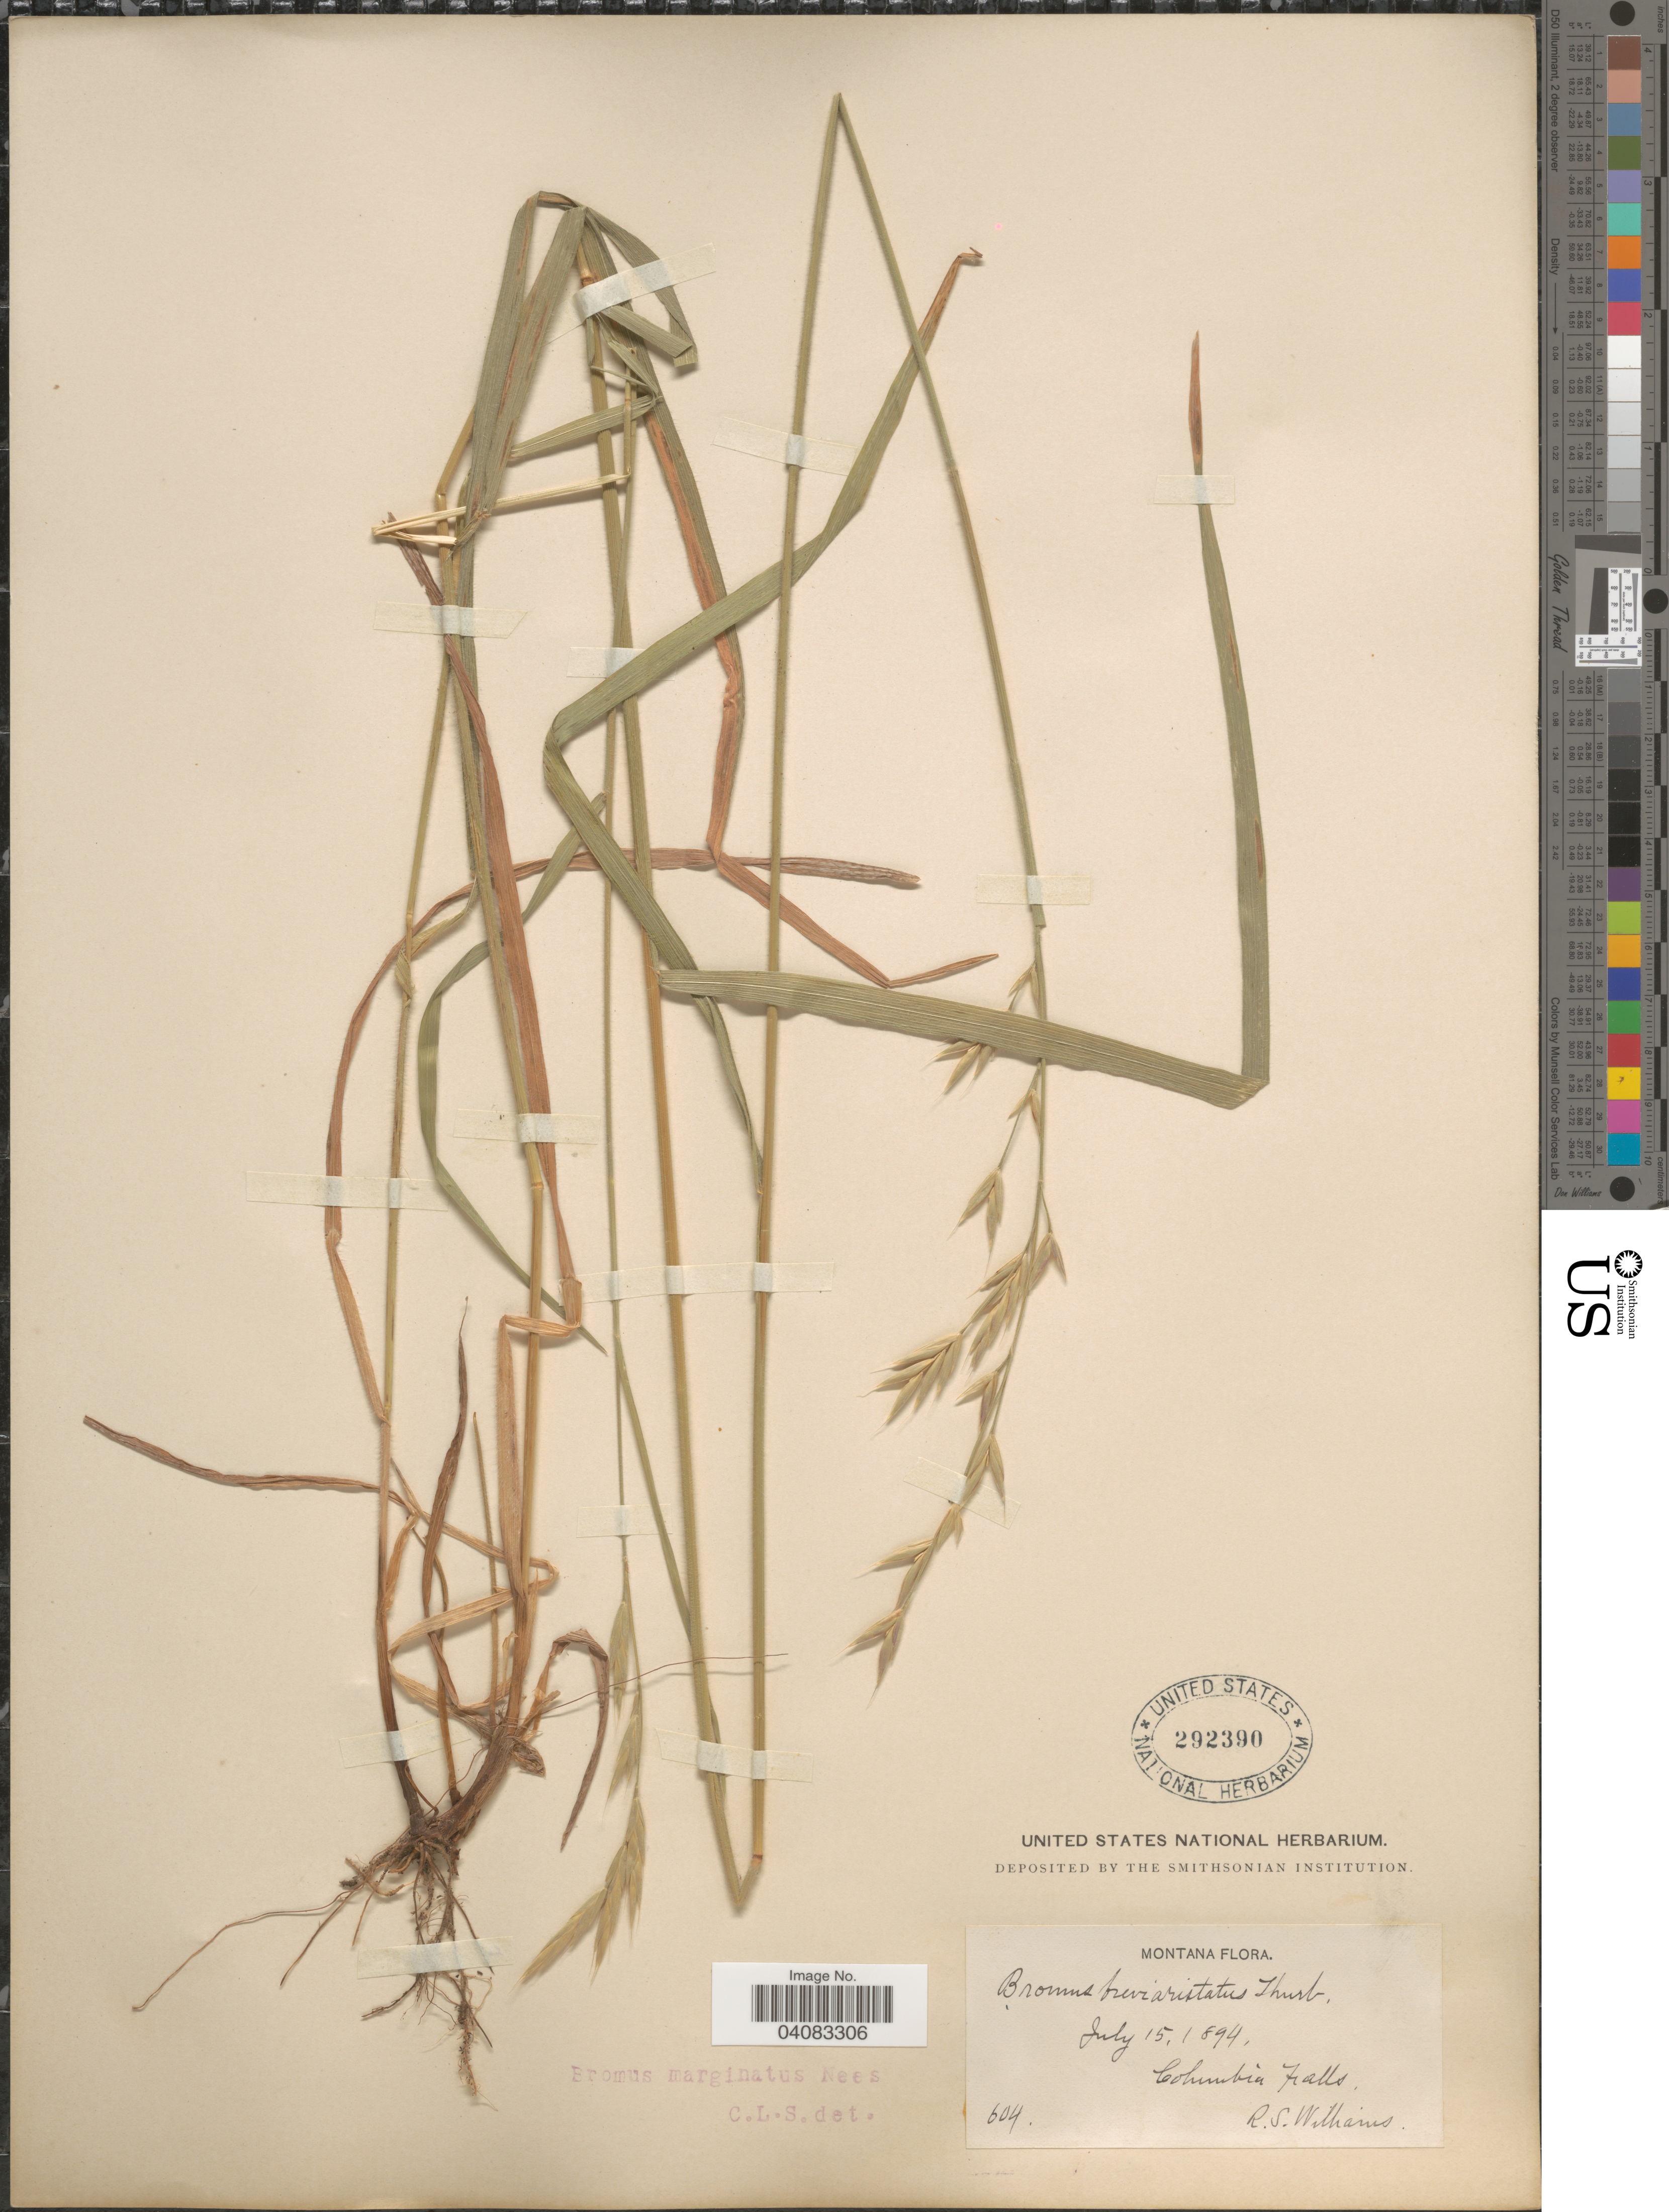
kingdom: Plantae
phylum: Tracheophyta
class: Liliopsida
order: Poales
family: Poaceae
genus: Bromus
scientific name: Bromus marginatus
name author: Nees ex Steud.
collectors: R. S. Williams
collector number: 604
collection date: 1894-07-15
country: United States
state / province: Montana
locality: Columbia Falls.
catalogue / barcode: US 292390